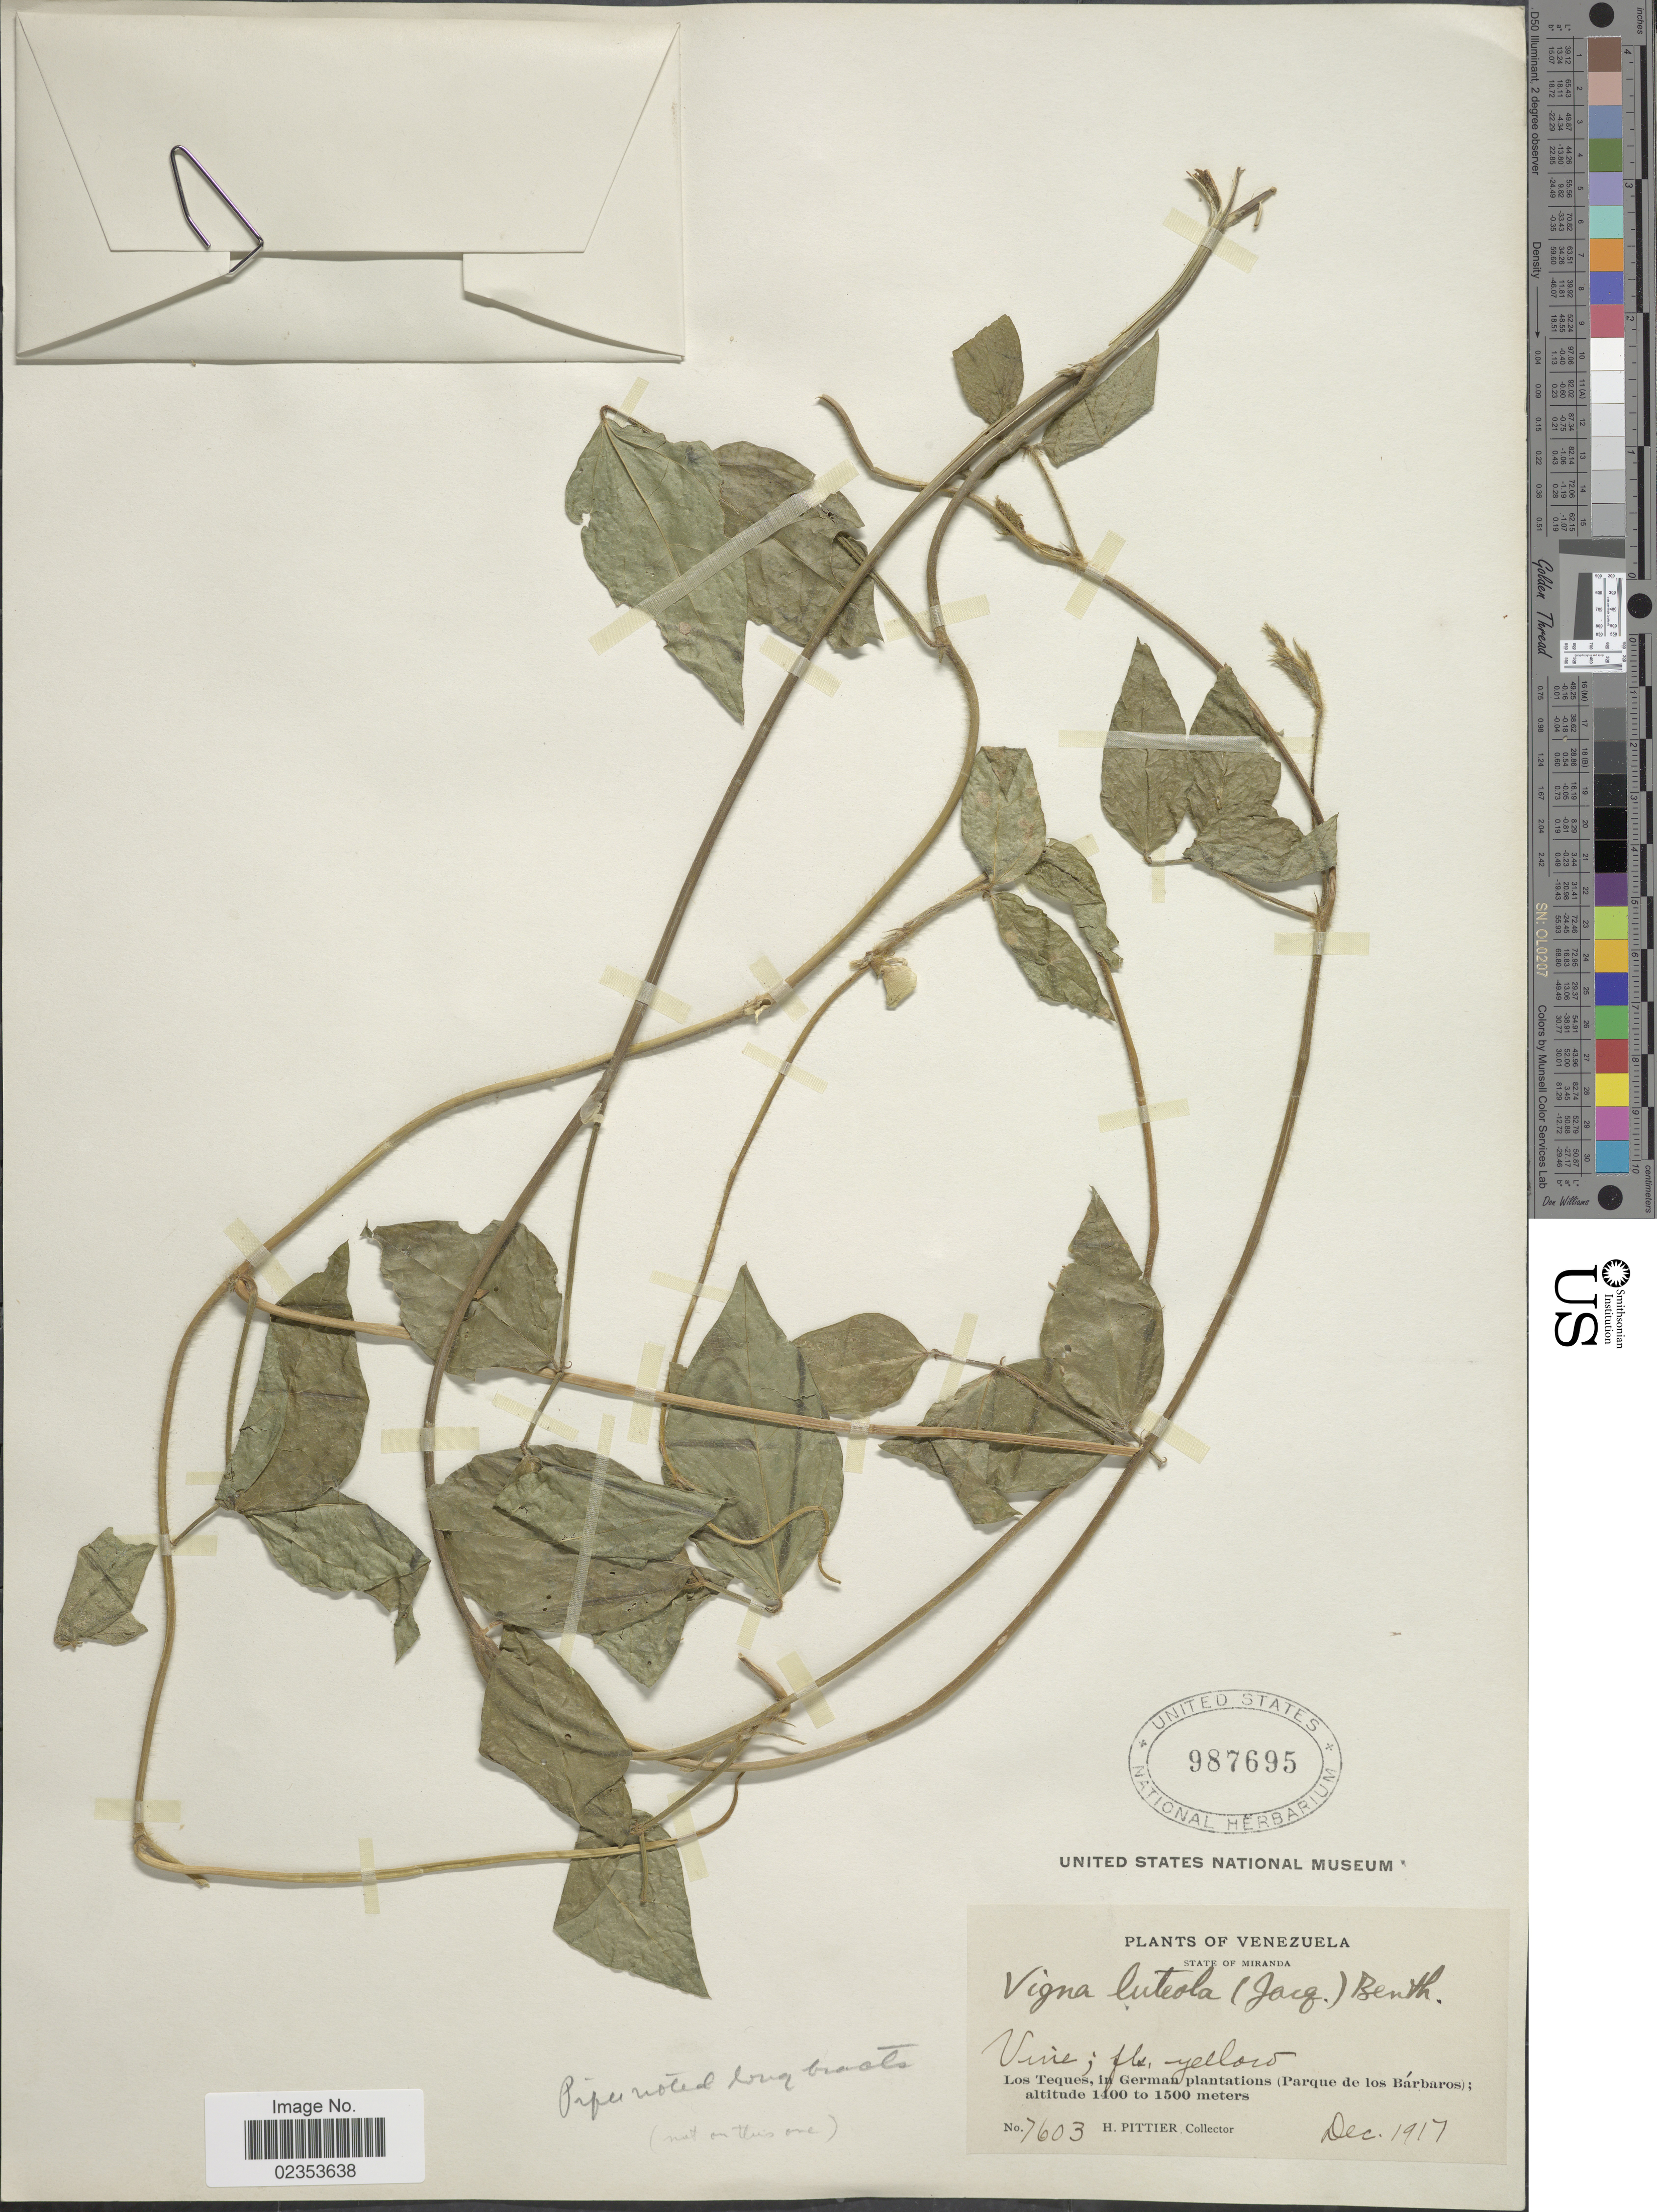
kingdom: Plantae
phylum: Tracheophyta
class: Magnoliopsida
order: Fabales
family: Fabaceae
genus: Vigna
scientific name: Vigna luteola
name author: (Jacq.) Benth.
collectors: H. F. Pittier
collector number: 7603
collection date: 1917-12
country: Venezuela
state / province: Miranda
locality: Los Teques, in German plantations (Parque de los Barbaros)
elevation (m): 1400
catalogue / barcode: US 987695